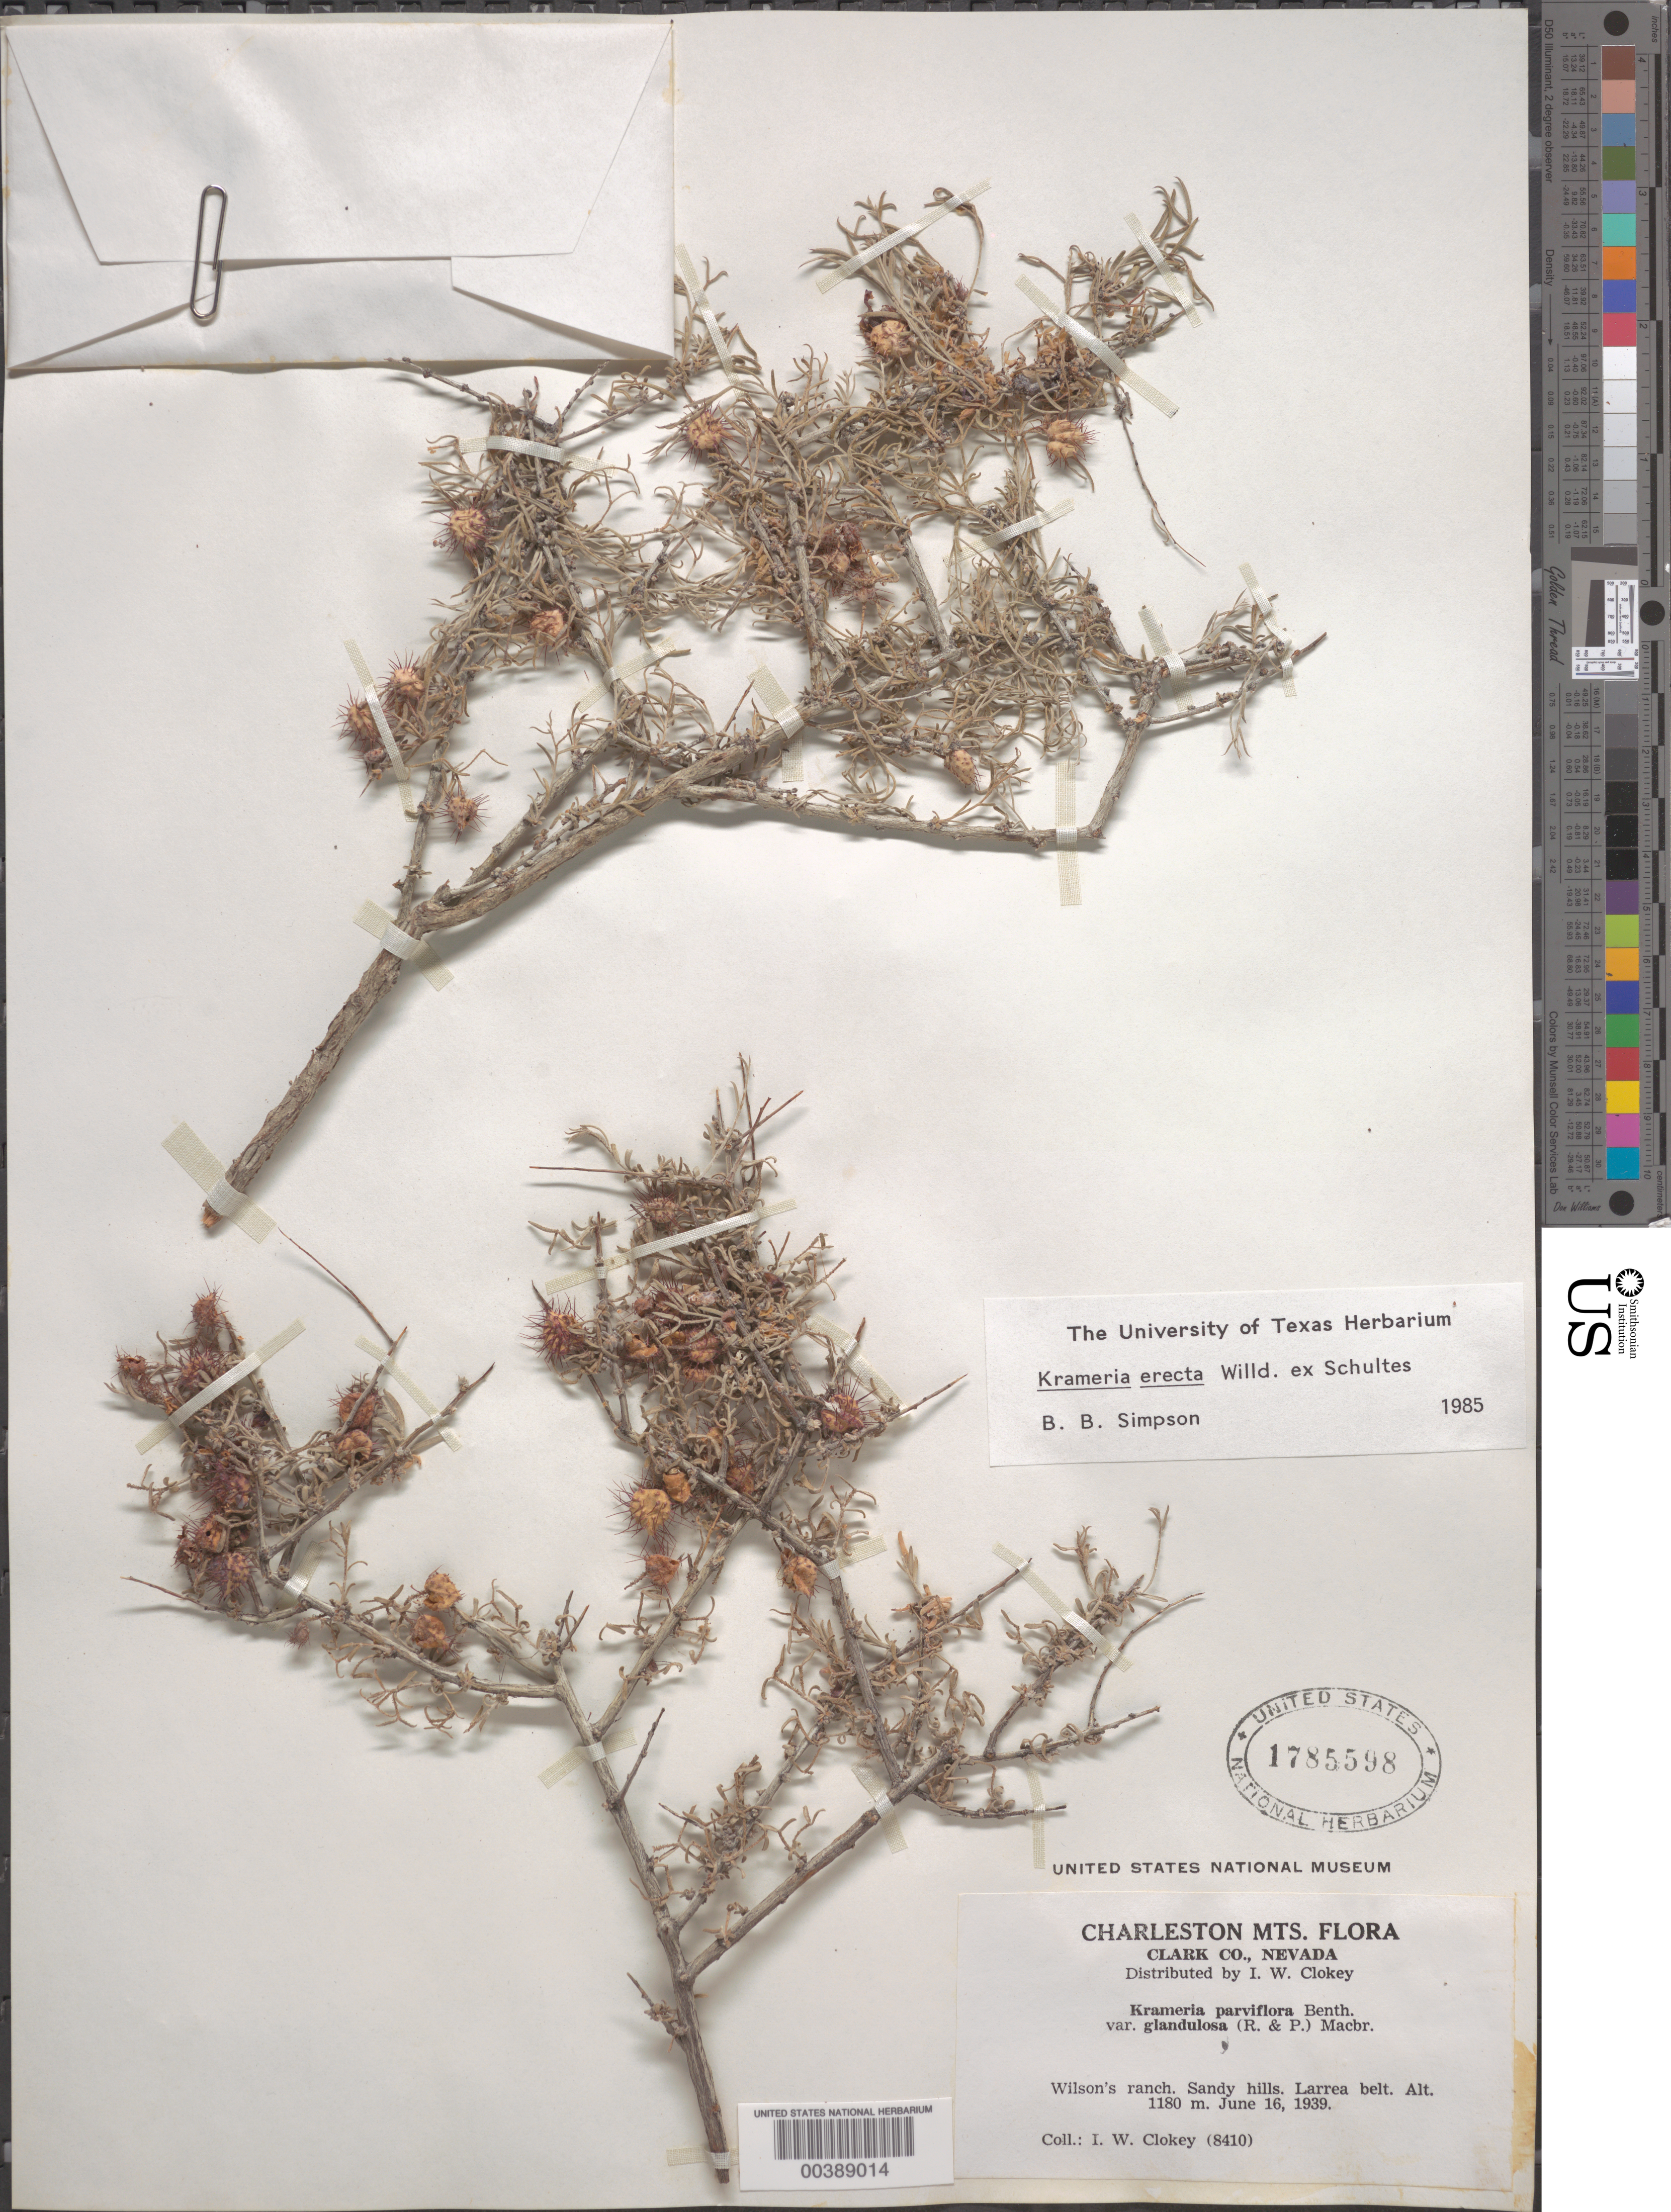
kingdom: Plantae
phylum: Tracheophyta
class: Magnoliopsida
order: Zygophyllales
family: Krameriaceae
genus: Krameria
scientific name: Krameria glandulosa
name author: Rose & J.H. Painter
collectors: I. W. Clokey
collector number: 8410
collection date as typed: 16 Jun 1939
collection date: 1939-06-16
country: United States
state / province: Nevada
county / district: Clark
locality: Wilson's ranch; charleston mts.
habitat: Sandy hills; larrea belt.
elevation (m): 1180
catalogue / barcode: US 1785598